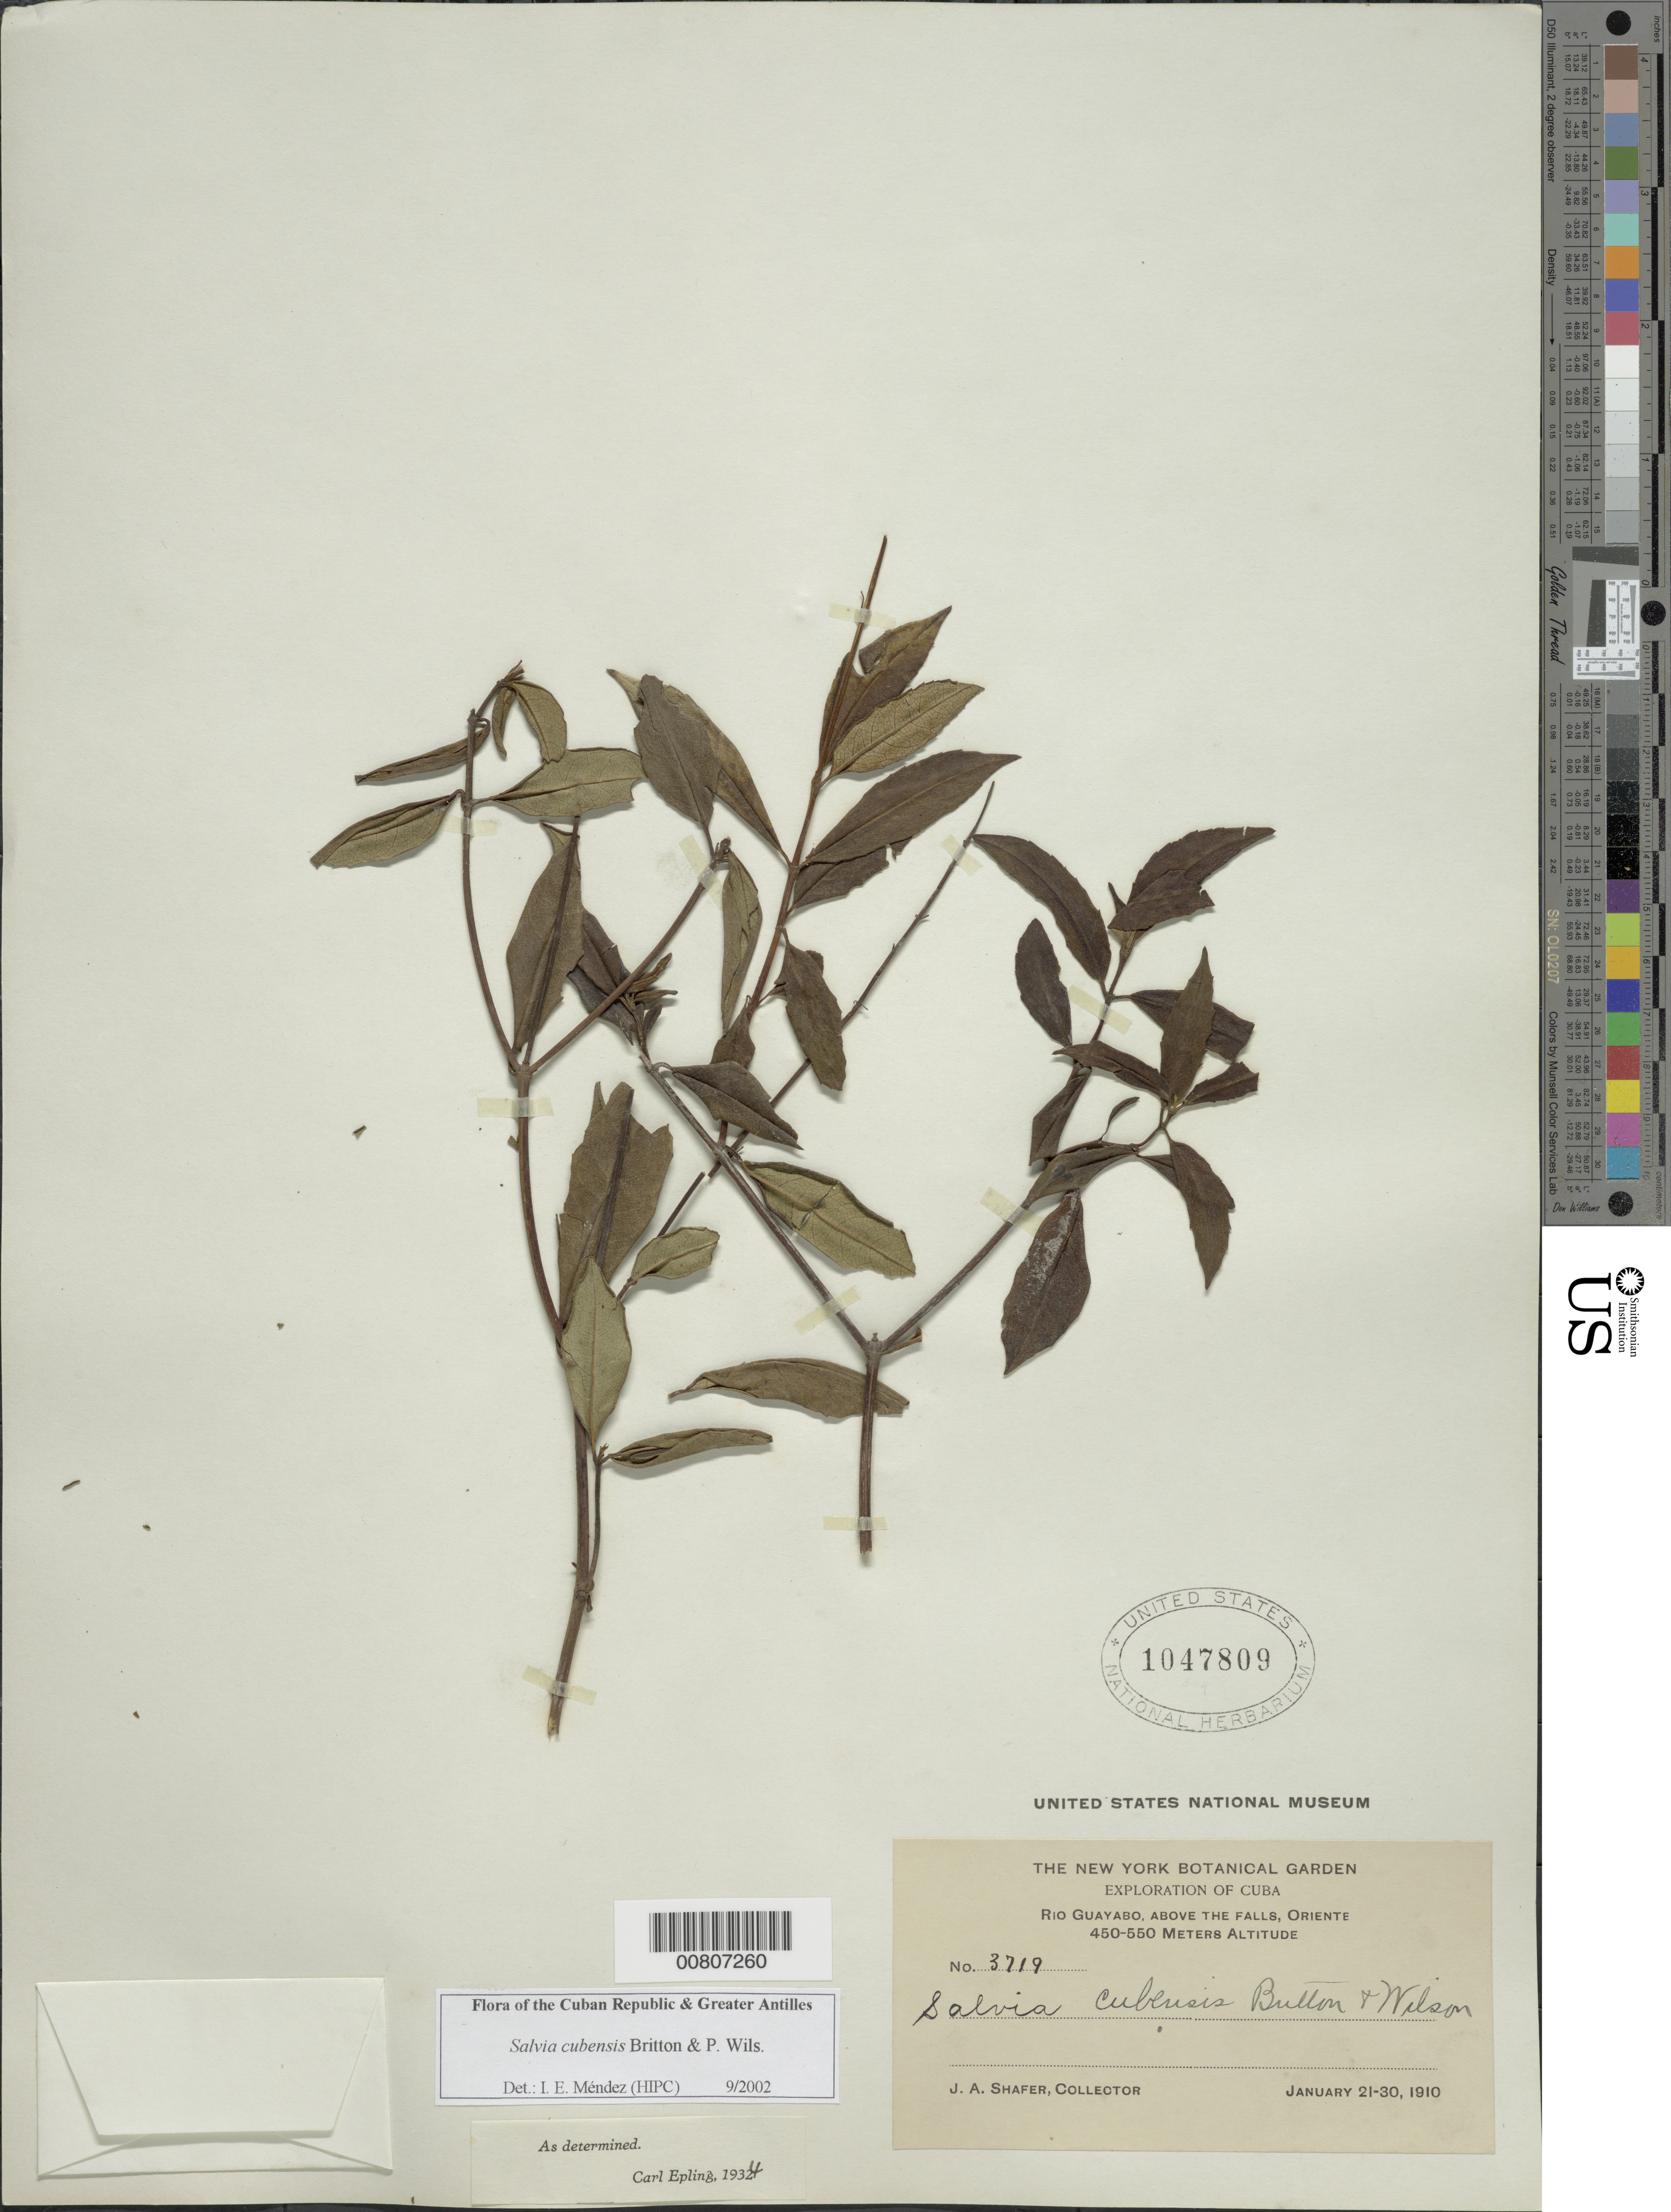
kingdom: Plantae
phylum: Tracheophyta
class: Magnoliopsida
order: Lamiales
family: Lamiaceae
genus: Salvia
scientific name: Salvia cubensis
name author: Britton & P. Wilson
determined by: Méndez, Isidro E., (HIPC)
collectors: J. A. Shafer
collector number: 3719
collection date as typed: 21 Jan 1910 to 30 Jan 1910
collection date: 1910-01-21/1910-01-30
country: Cuba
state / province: Oriente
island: Cuba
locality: Río Guayabo, above the Falls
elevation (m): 450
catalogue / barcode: US 1047809